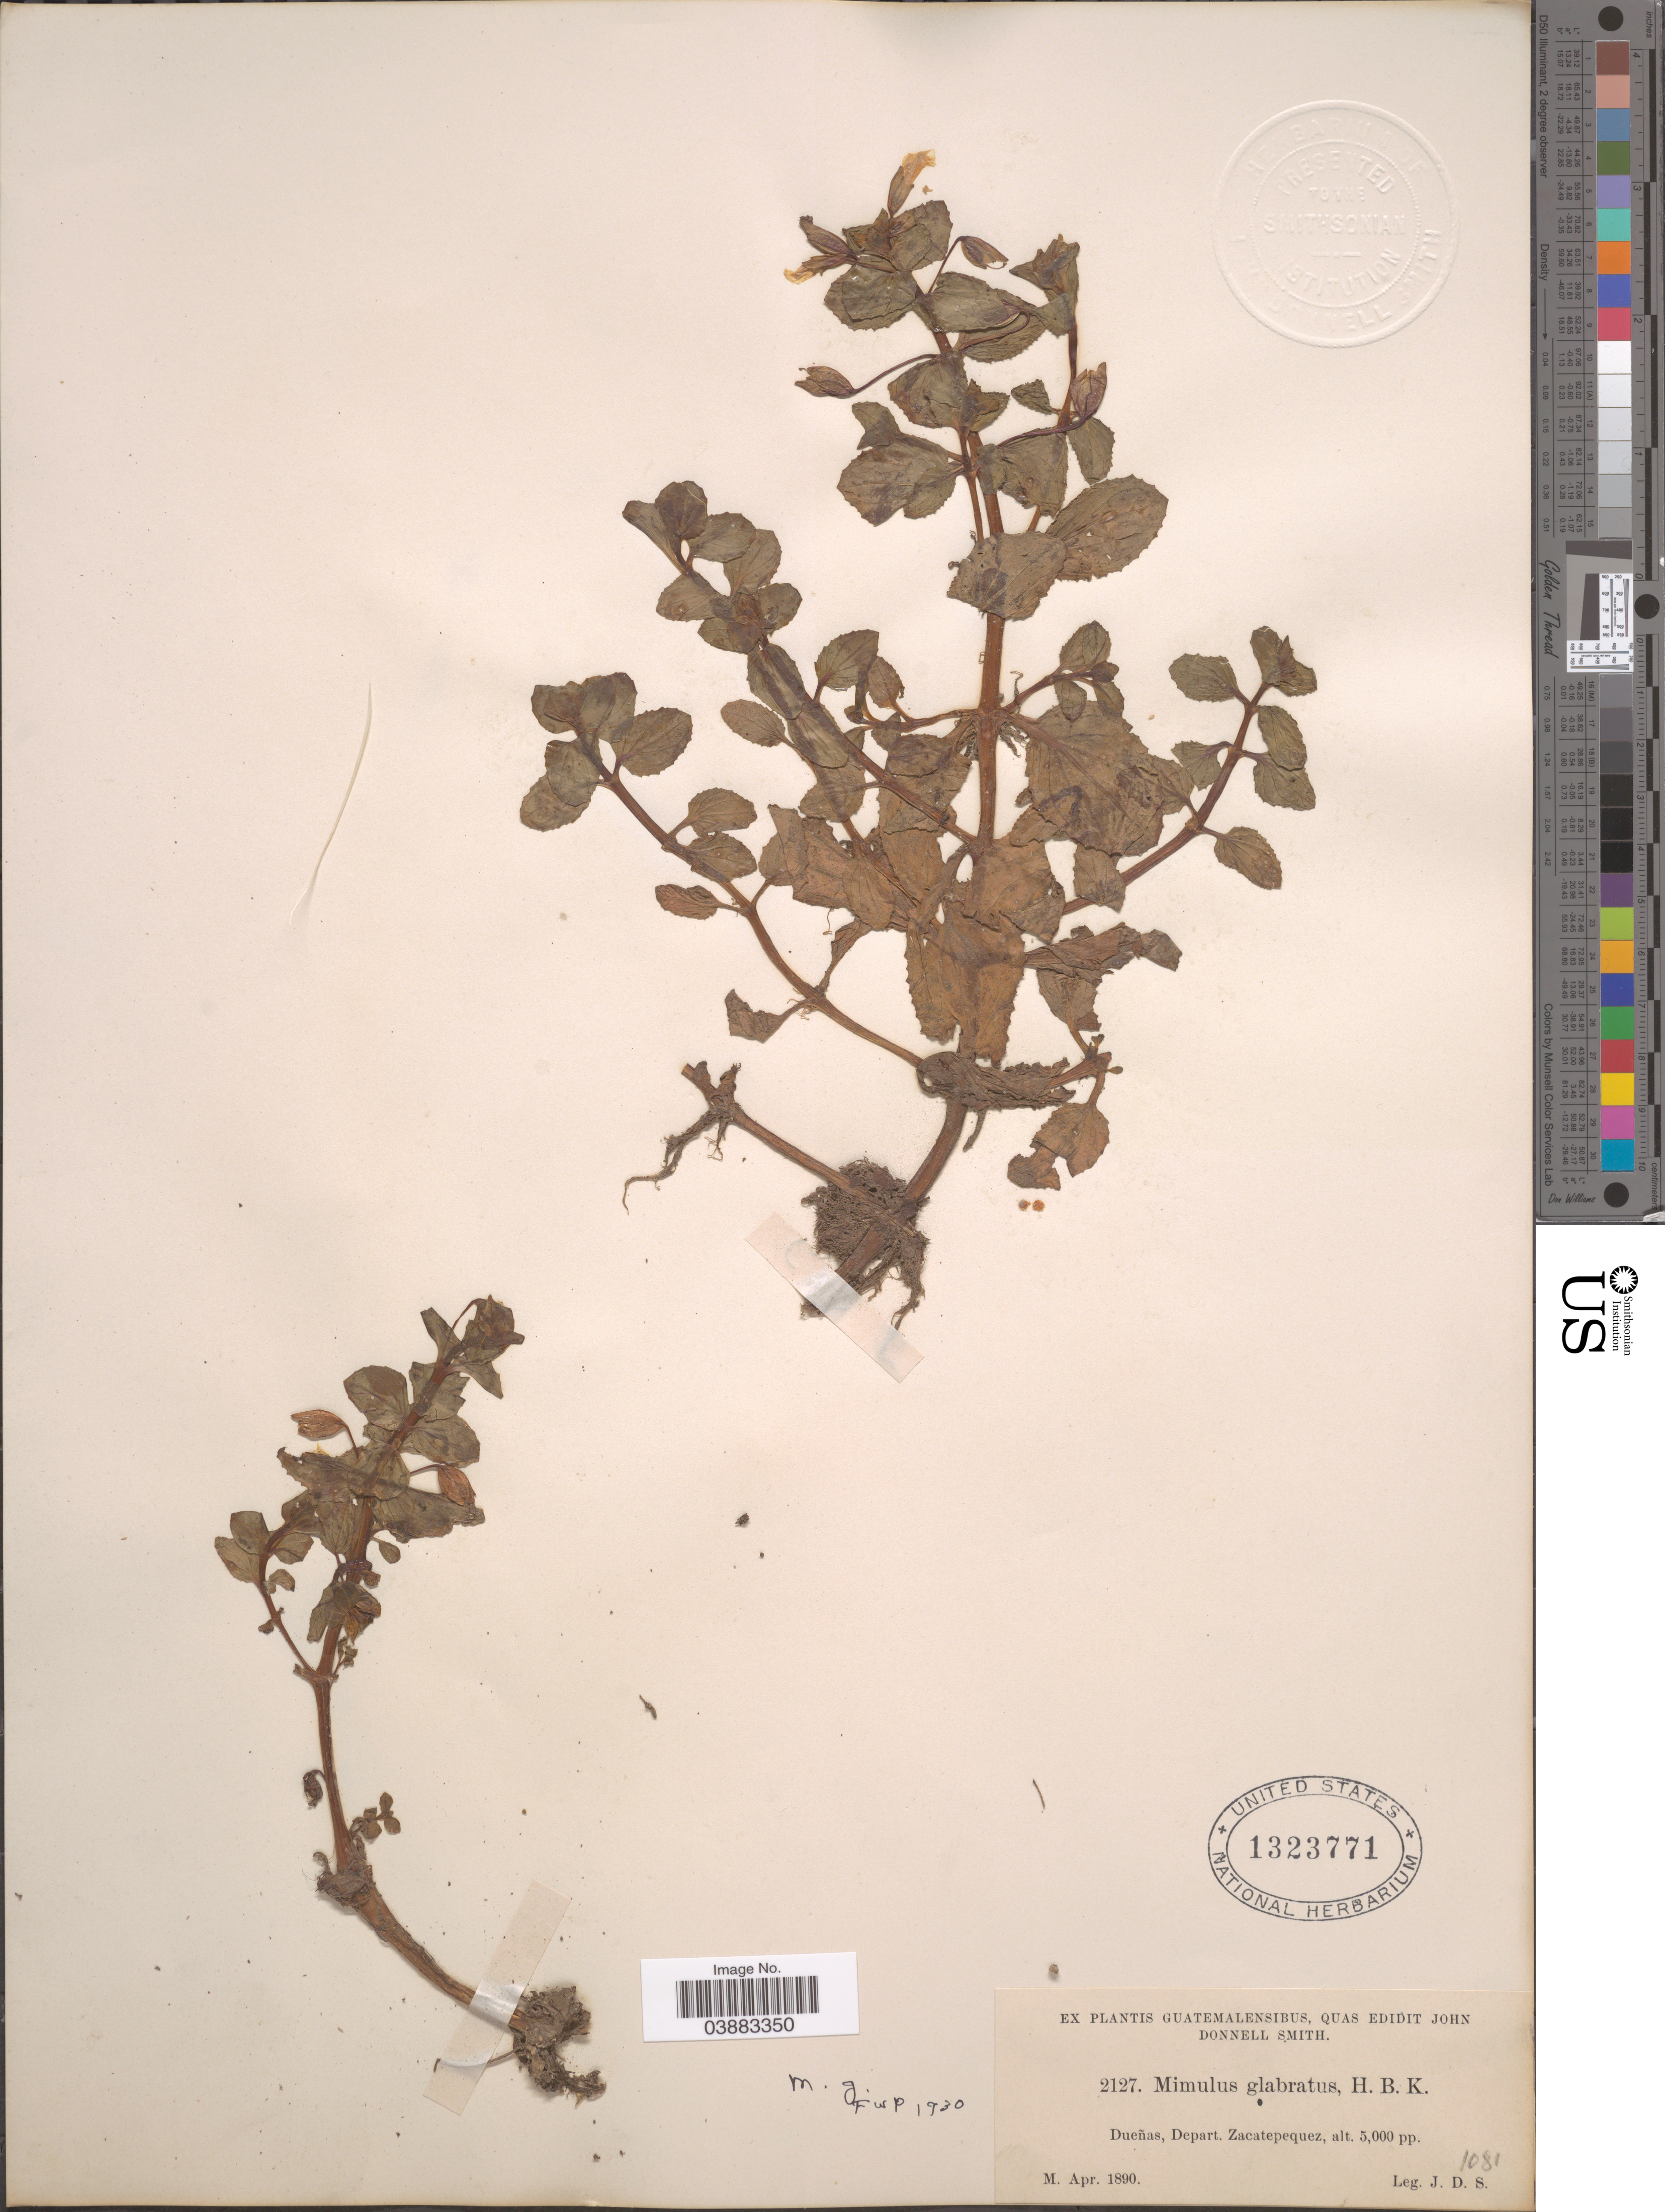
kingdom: Plantae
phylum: Tracheophyta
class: Magnoliopsida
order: Lamiales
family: Phrymaceae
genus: Mimulus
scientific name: Mimulus glabratus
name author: Kunth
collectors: J. Donnell Smith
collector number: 2127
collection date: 1890-04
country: Guatemala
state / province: Sacatepequez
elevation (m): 1524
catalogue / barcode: US 1323771